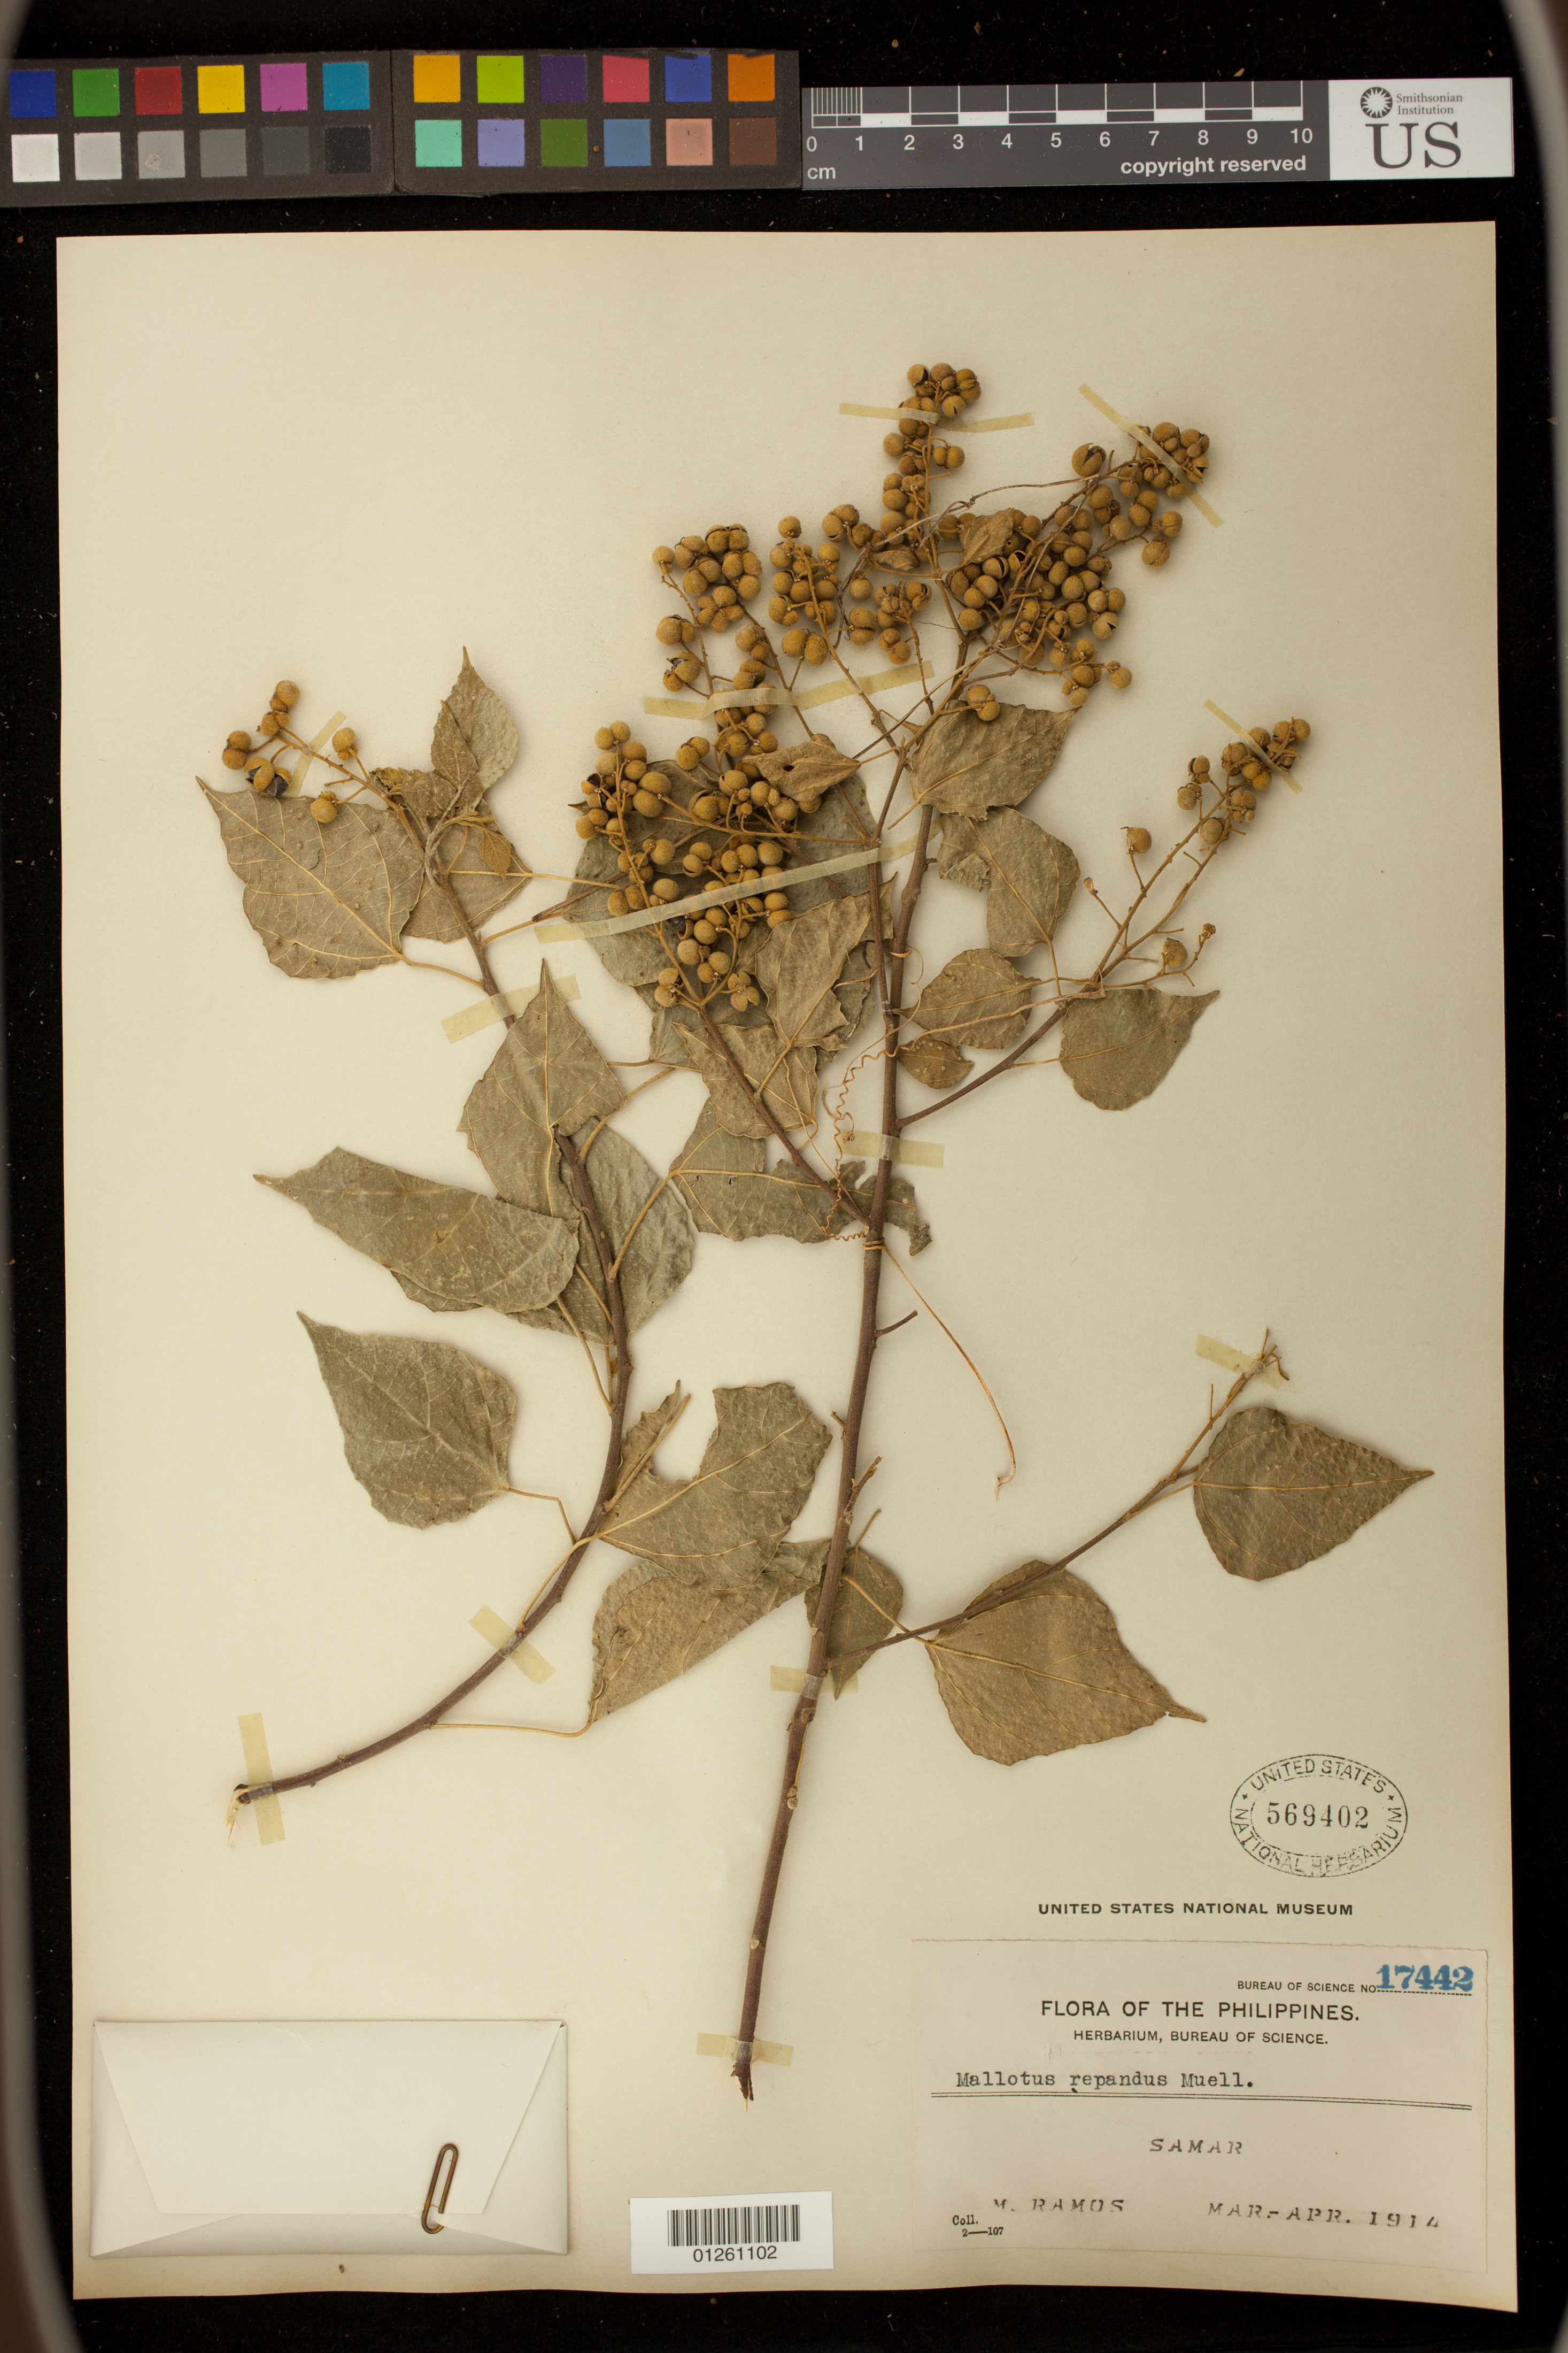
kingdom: Plantae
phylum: Tracheophyta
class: Magnoliopsida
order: Malpighiales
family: Euphorbiaceae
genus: Mallotus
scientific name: Mallotus repandus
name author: (Rottler) Müll. Arg.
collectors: M. Ramos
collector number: Bur. Sci. 17442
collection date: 1914-03/1914-04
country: Philippines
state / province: Eastern Visayas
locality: Samar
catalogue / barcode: US 569402